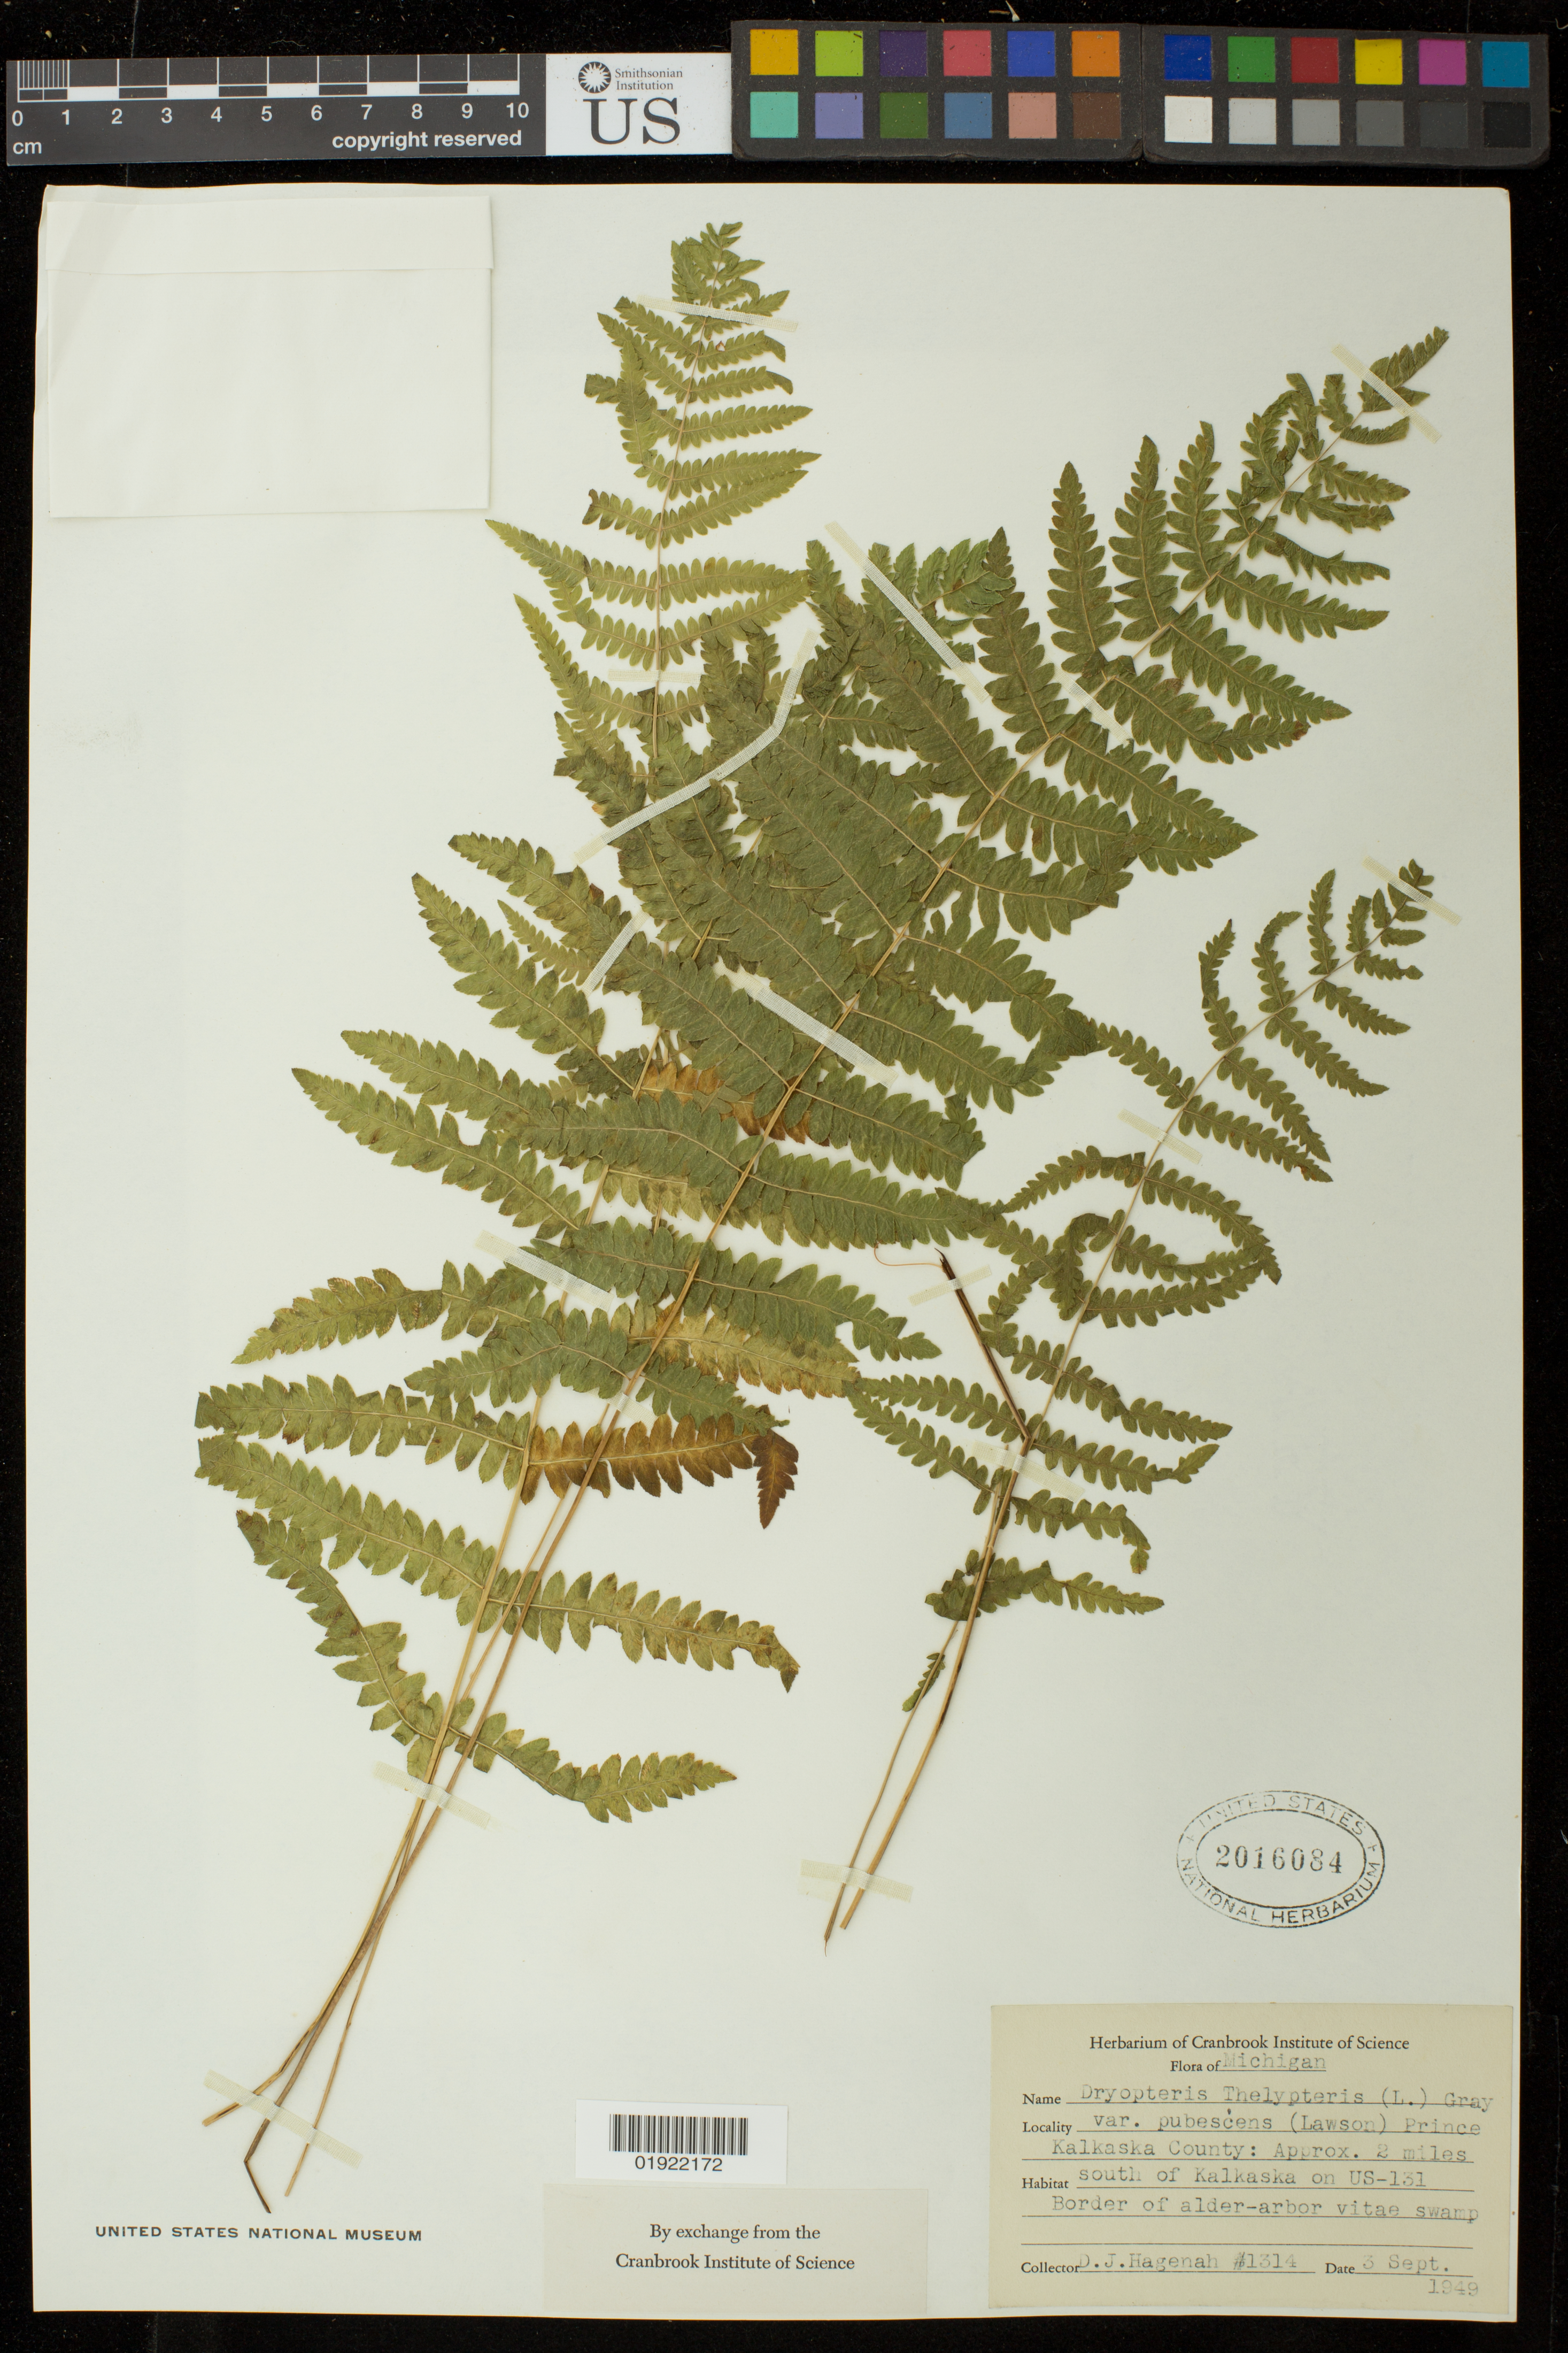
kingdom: Plantae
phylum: Tracheophyta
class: Polypodiopsida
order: Polypodiales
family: Thelypteridaceae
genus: Thelypteris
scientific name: Thelypteris palustris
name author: (Salisb.) Schott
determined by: Schott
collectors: D. Hagenah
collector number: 1314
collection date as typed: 3 Sep 1949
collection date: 1949-09-03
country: United States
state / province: Michigan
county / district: Kalkaska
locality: approx. 2 miles south of Kalkaska on US-131 Border of alder-arbor vitae swamp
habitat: alder-arbor vitae swamp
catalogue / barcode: US 2016084